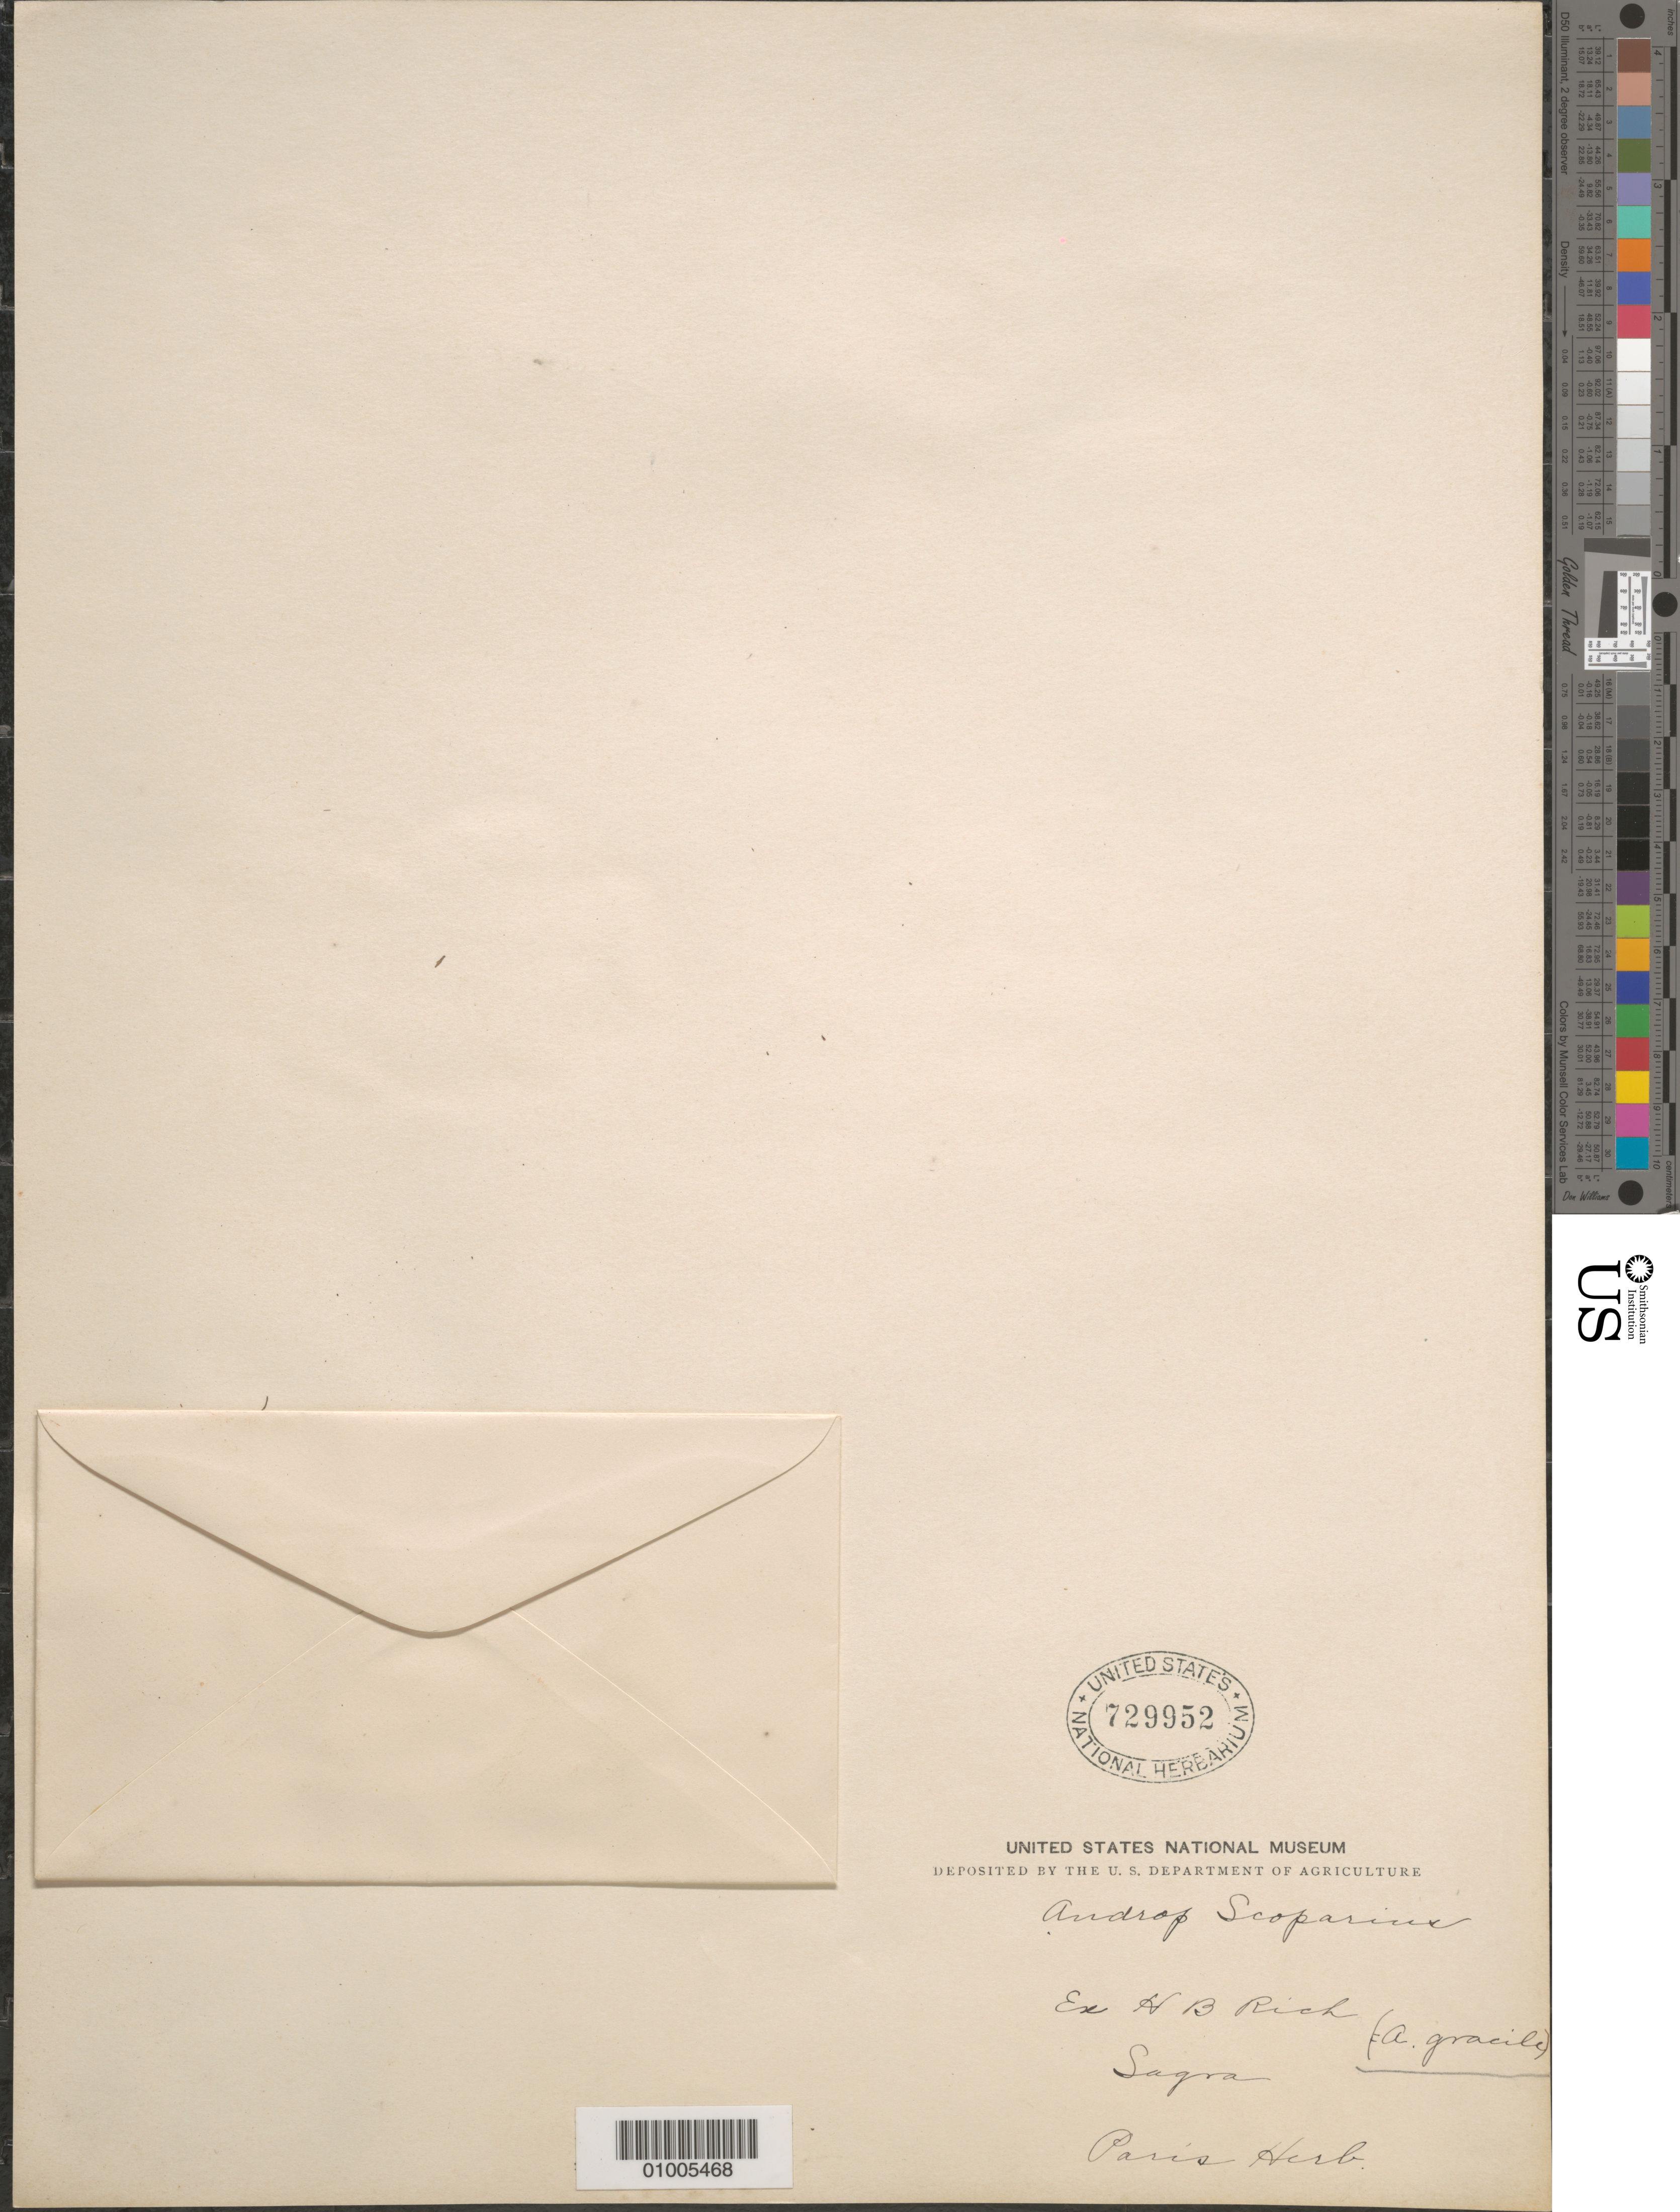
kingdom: Plantae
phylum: Tracheophyta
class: Liliopsida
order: Poales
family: Poaceae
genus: Andropogon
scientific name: Andropogon gracilis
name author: Spreng.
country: Cuba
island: Cuba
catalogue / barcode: US 729952